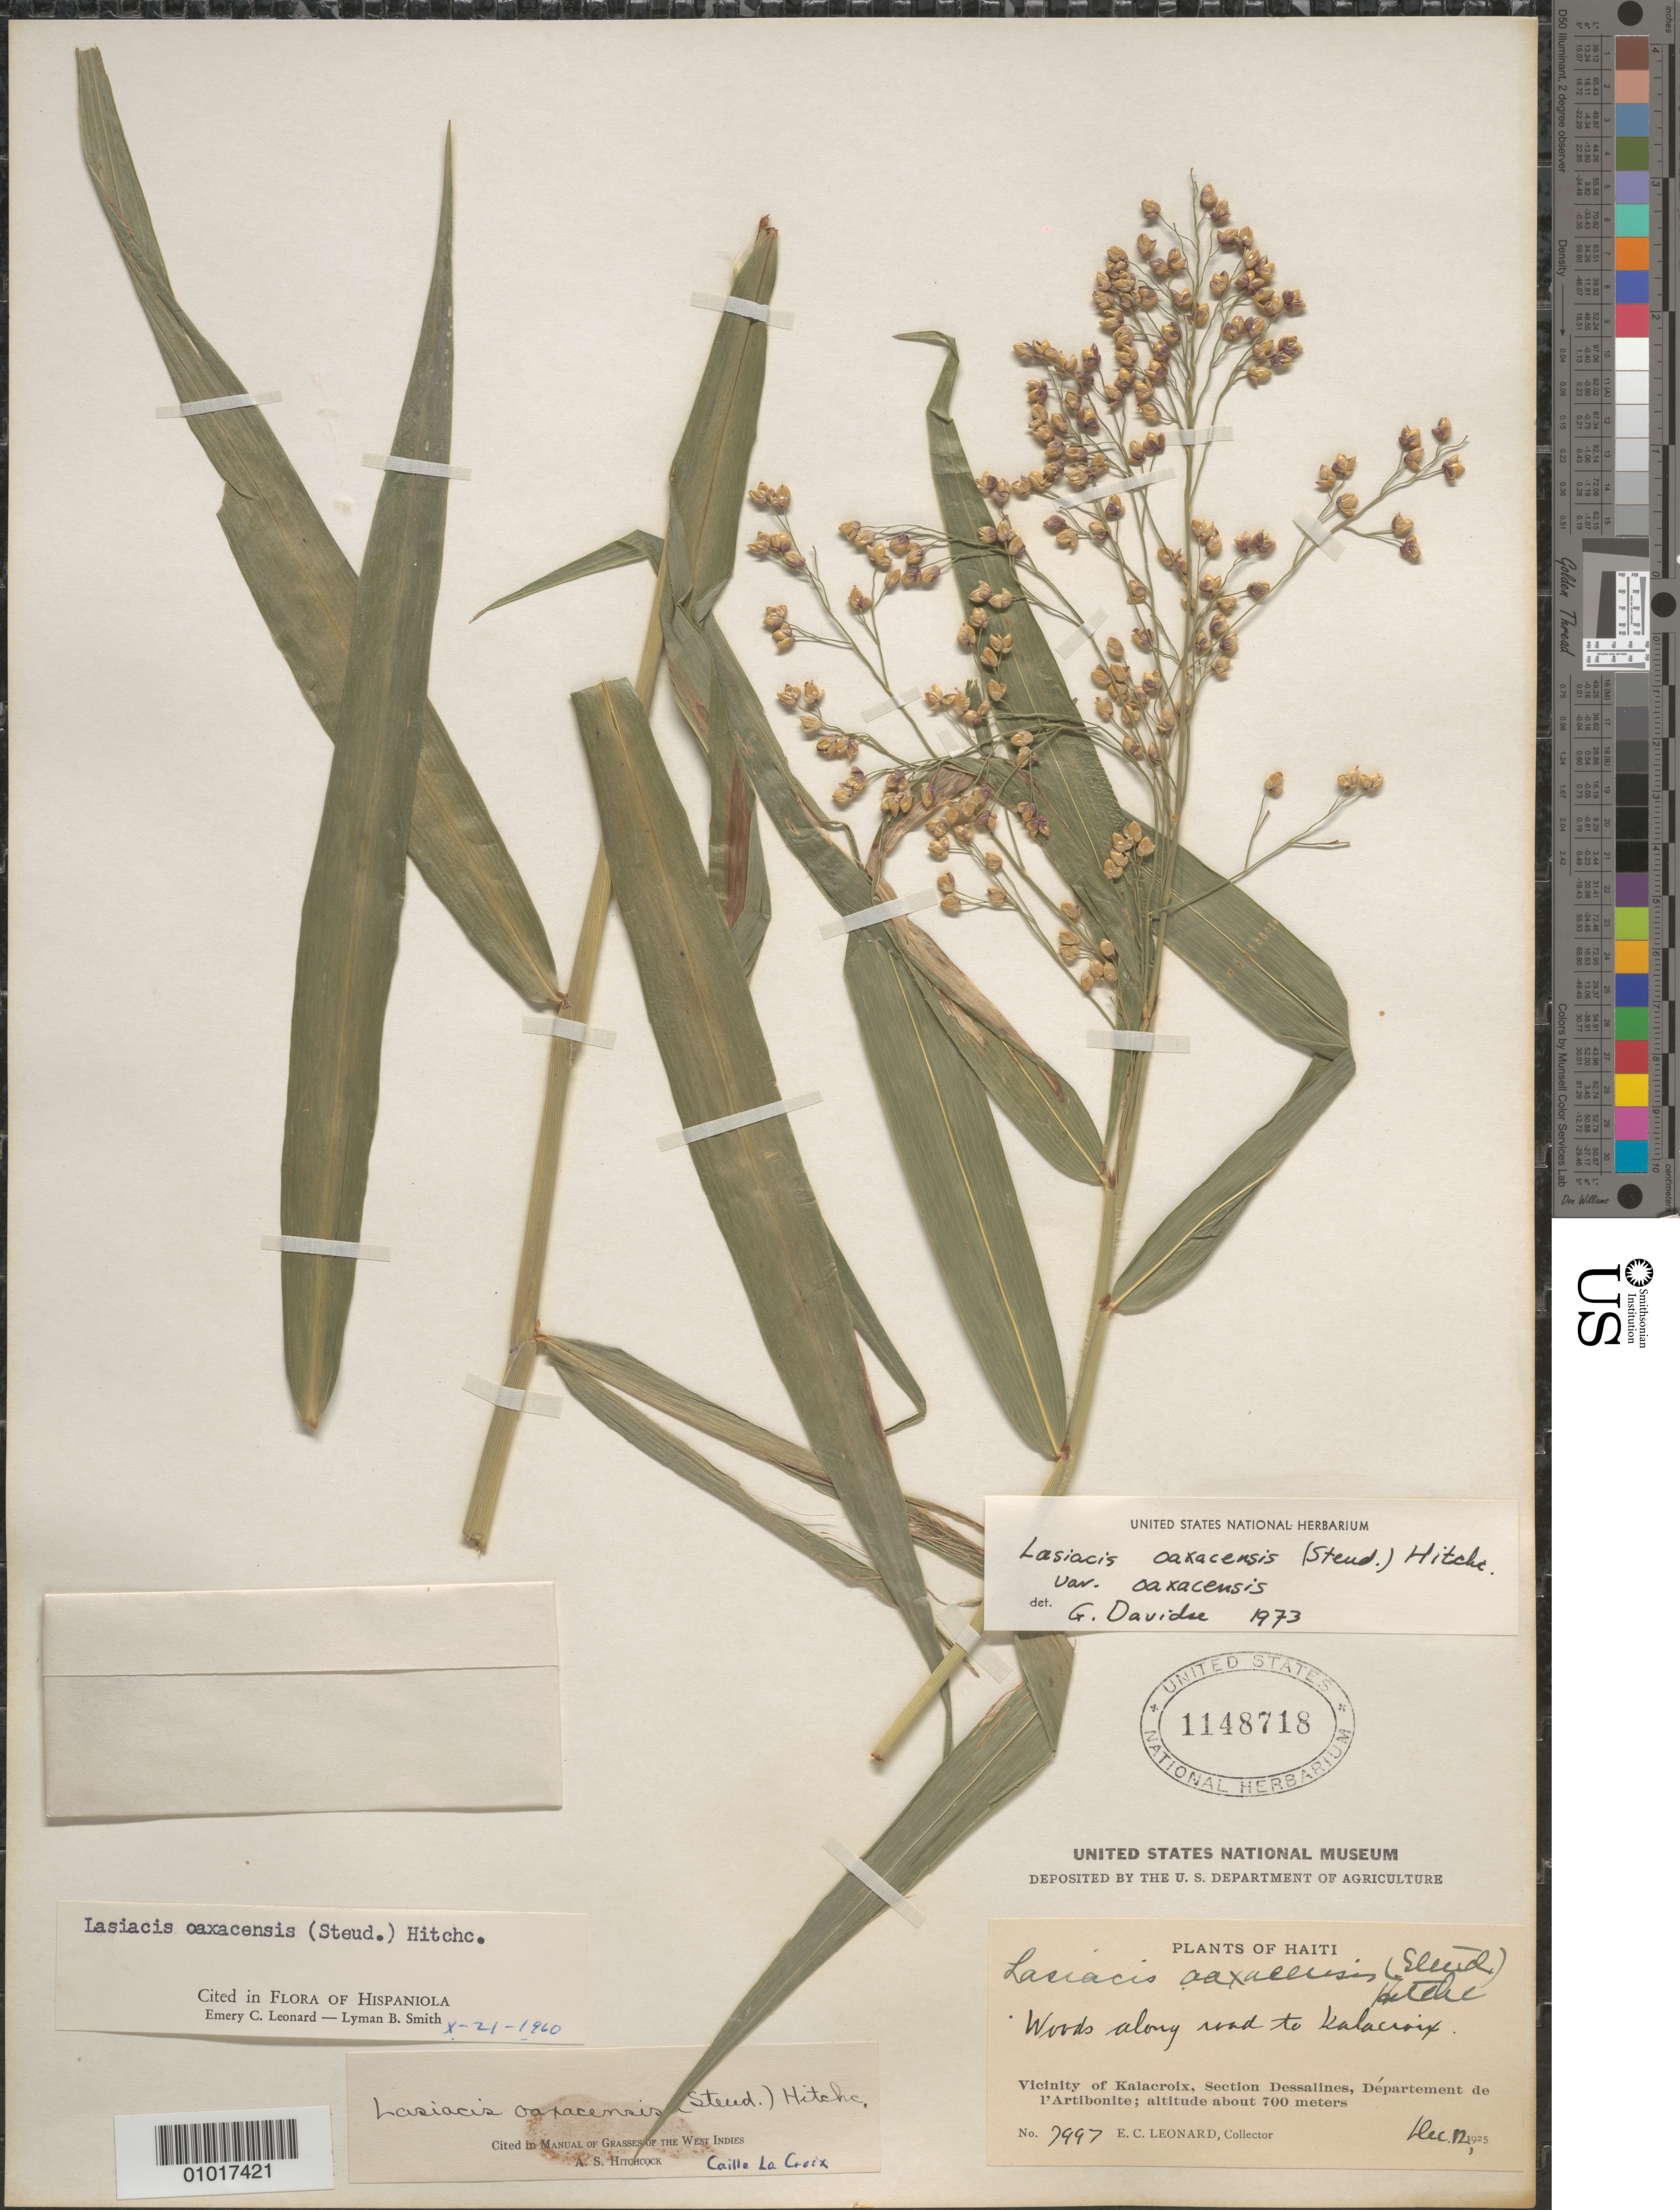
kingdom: Plantae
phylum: Tracheophyta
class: Liliopsida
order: Poales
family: Poaceae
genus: Lasiacis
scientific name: Lasiacis oaxacensis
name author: (Steud.) Hitchc.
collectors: E. C. Leonard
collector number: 7997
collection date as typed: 12 Dec 1925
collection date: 1925-12-12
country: Haiti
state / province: Artibonite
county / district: Dessalines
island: Hispaniola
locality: Vicinity of Kalacoix, woods along road to Kalacoix.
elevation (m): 700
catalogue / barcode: US 1148718